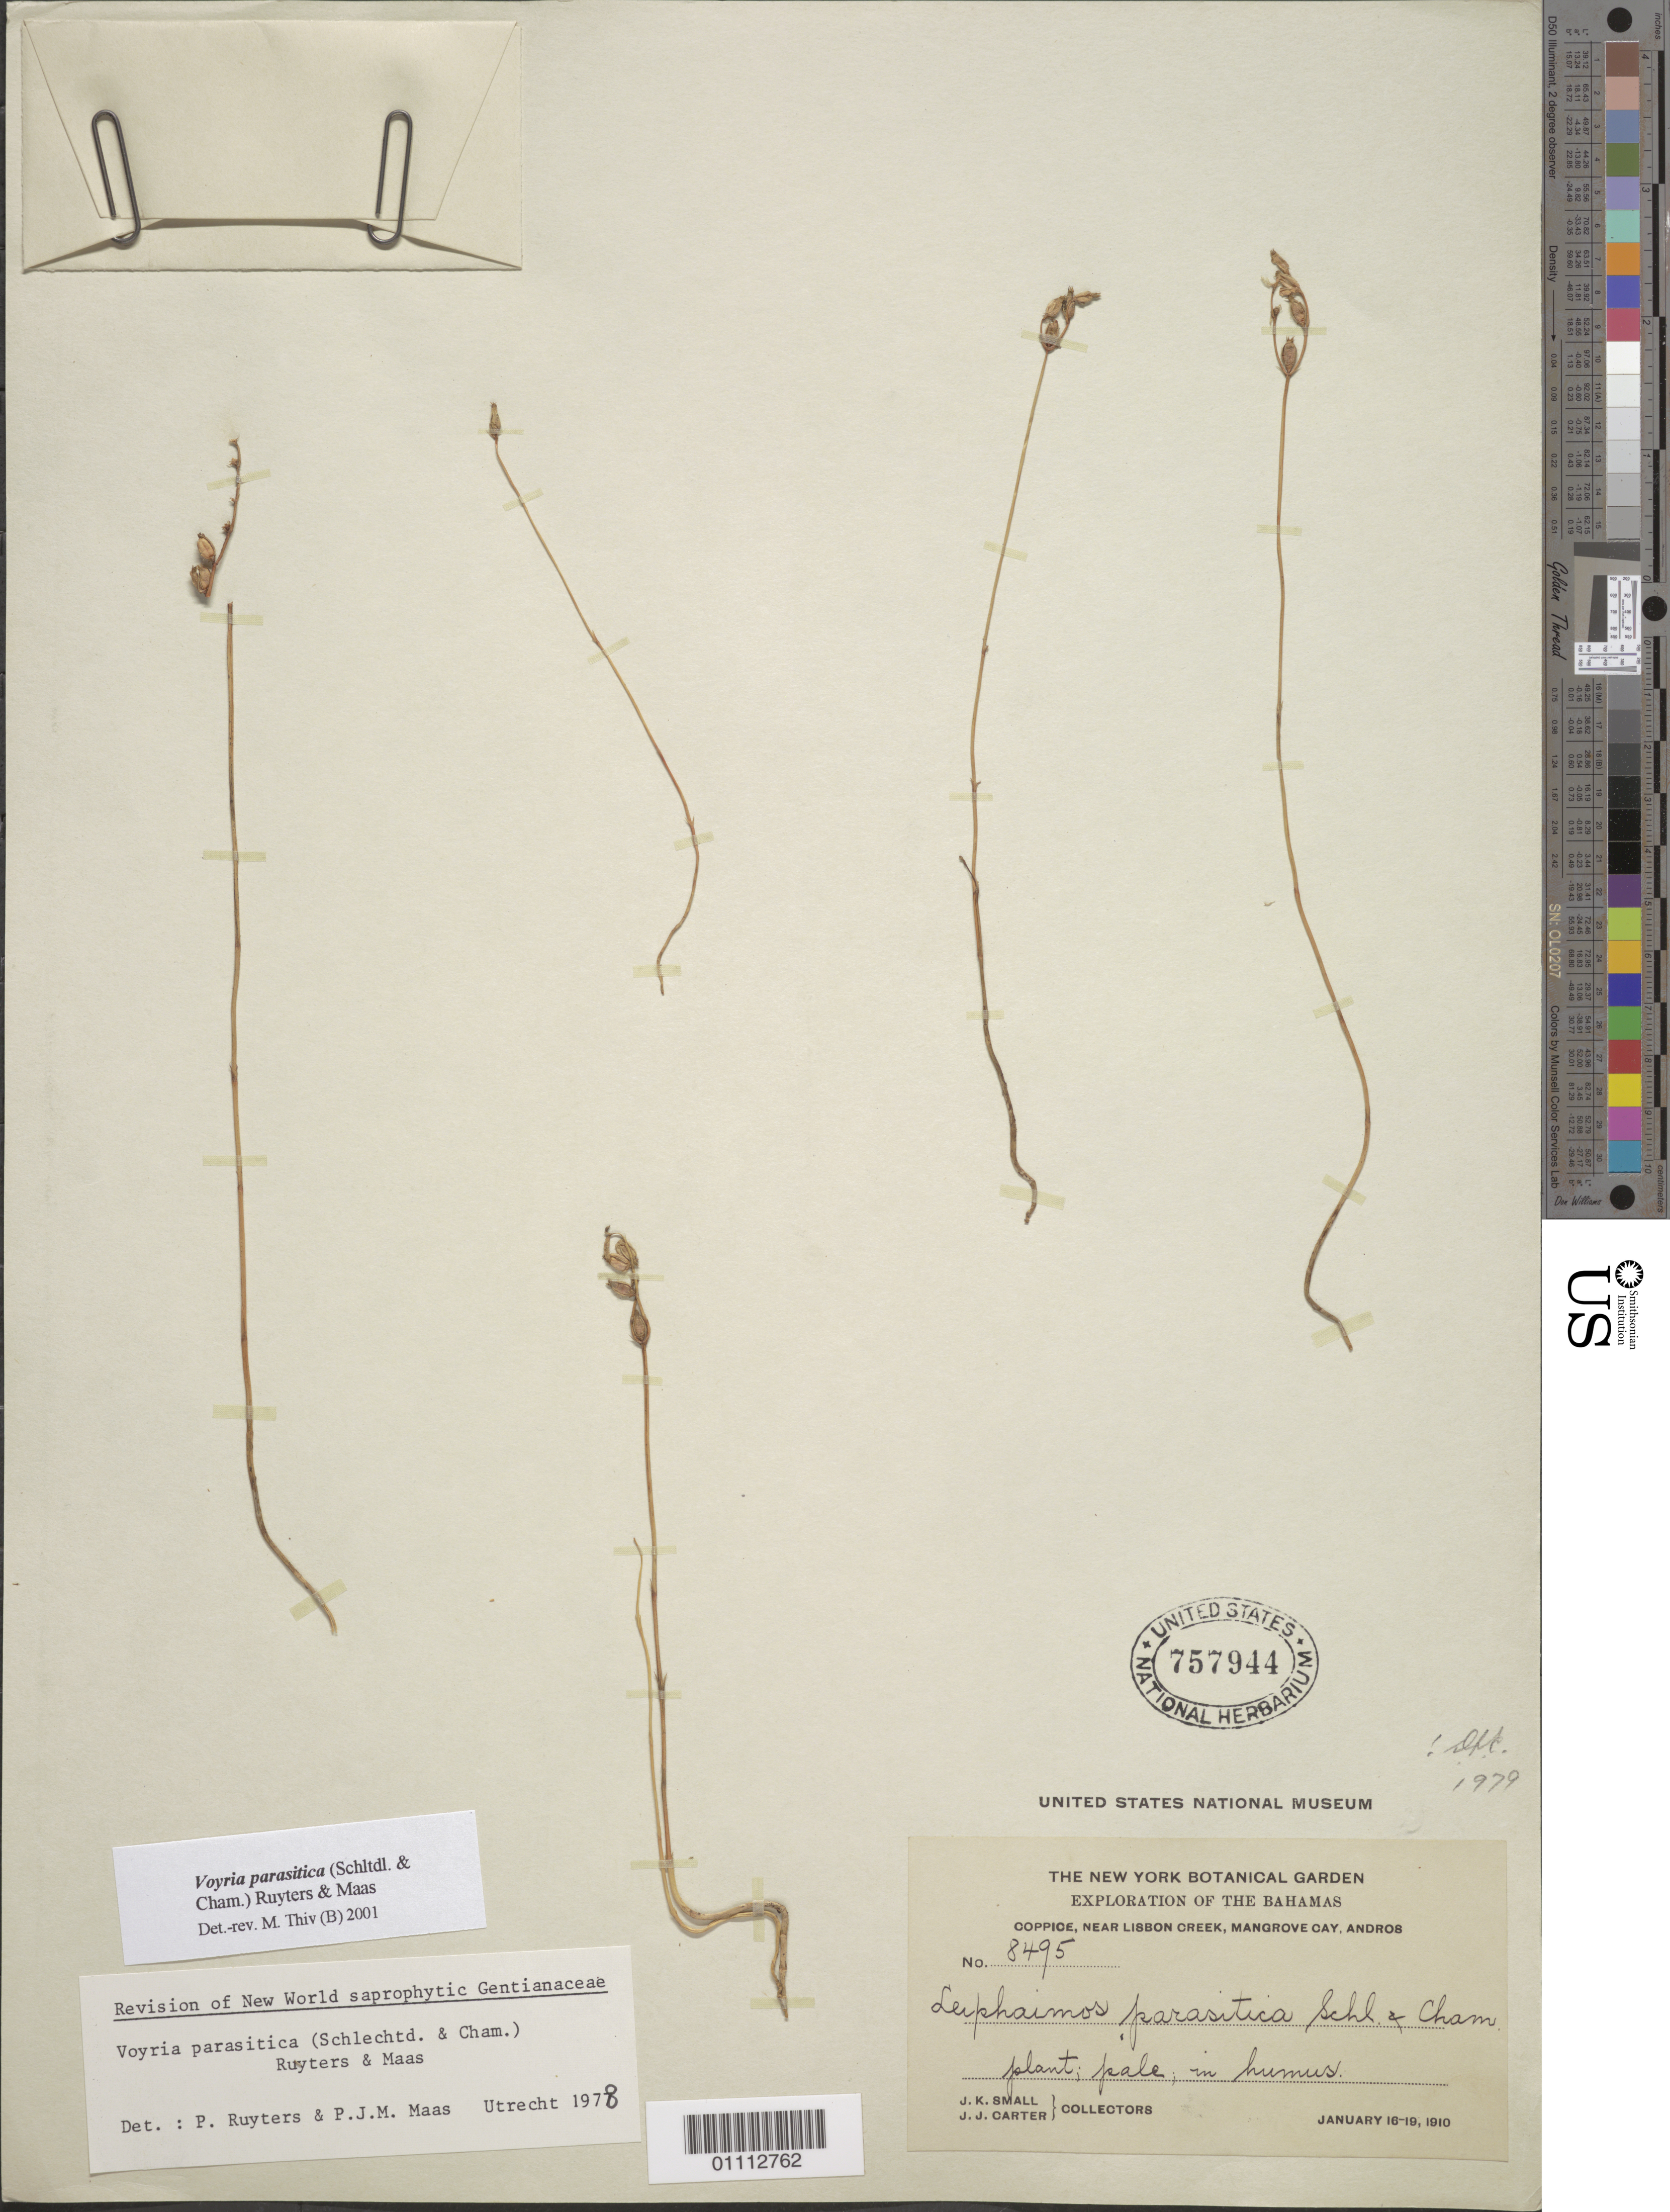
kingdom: Plantae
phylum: Tracheophyta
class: Magnoliopsida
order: Gentianales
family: Gentianaceae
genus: Voyria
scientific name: Voyria parasitica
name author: (Schltdl. & Cham.) Ruyters & Maas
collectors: J. K. Small & J. J. Carter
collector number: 8495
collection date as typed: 16 Jan 1910 to 19 Jan 1910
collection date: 1910-01-16/1910-01-19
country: Bahamas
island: Andros I.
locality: Coppice, near Lisbon Creek, Mangrove Cay, Andros. In humus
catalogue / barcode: US 757944